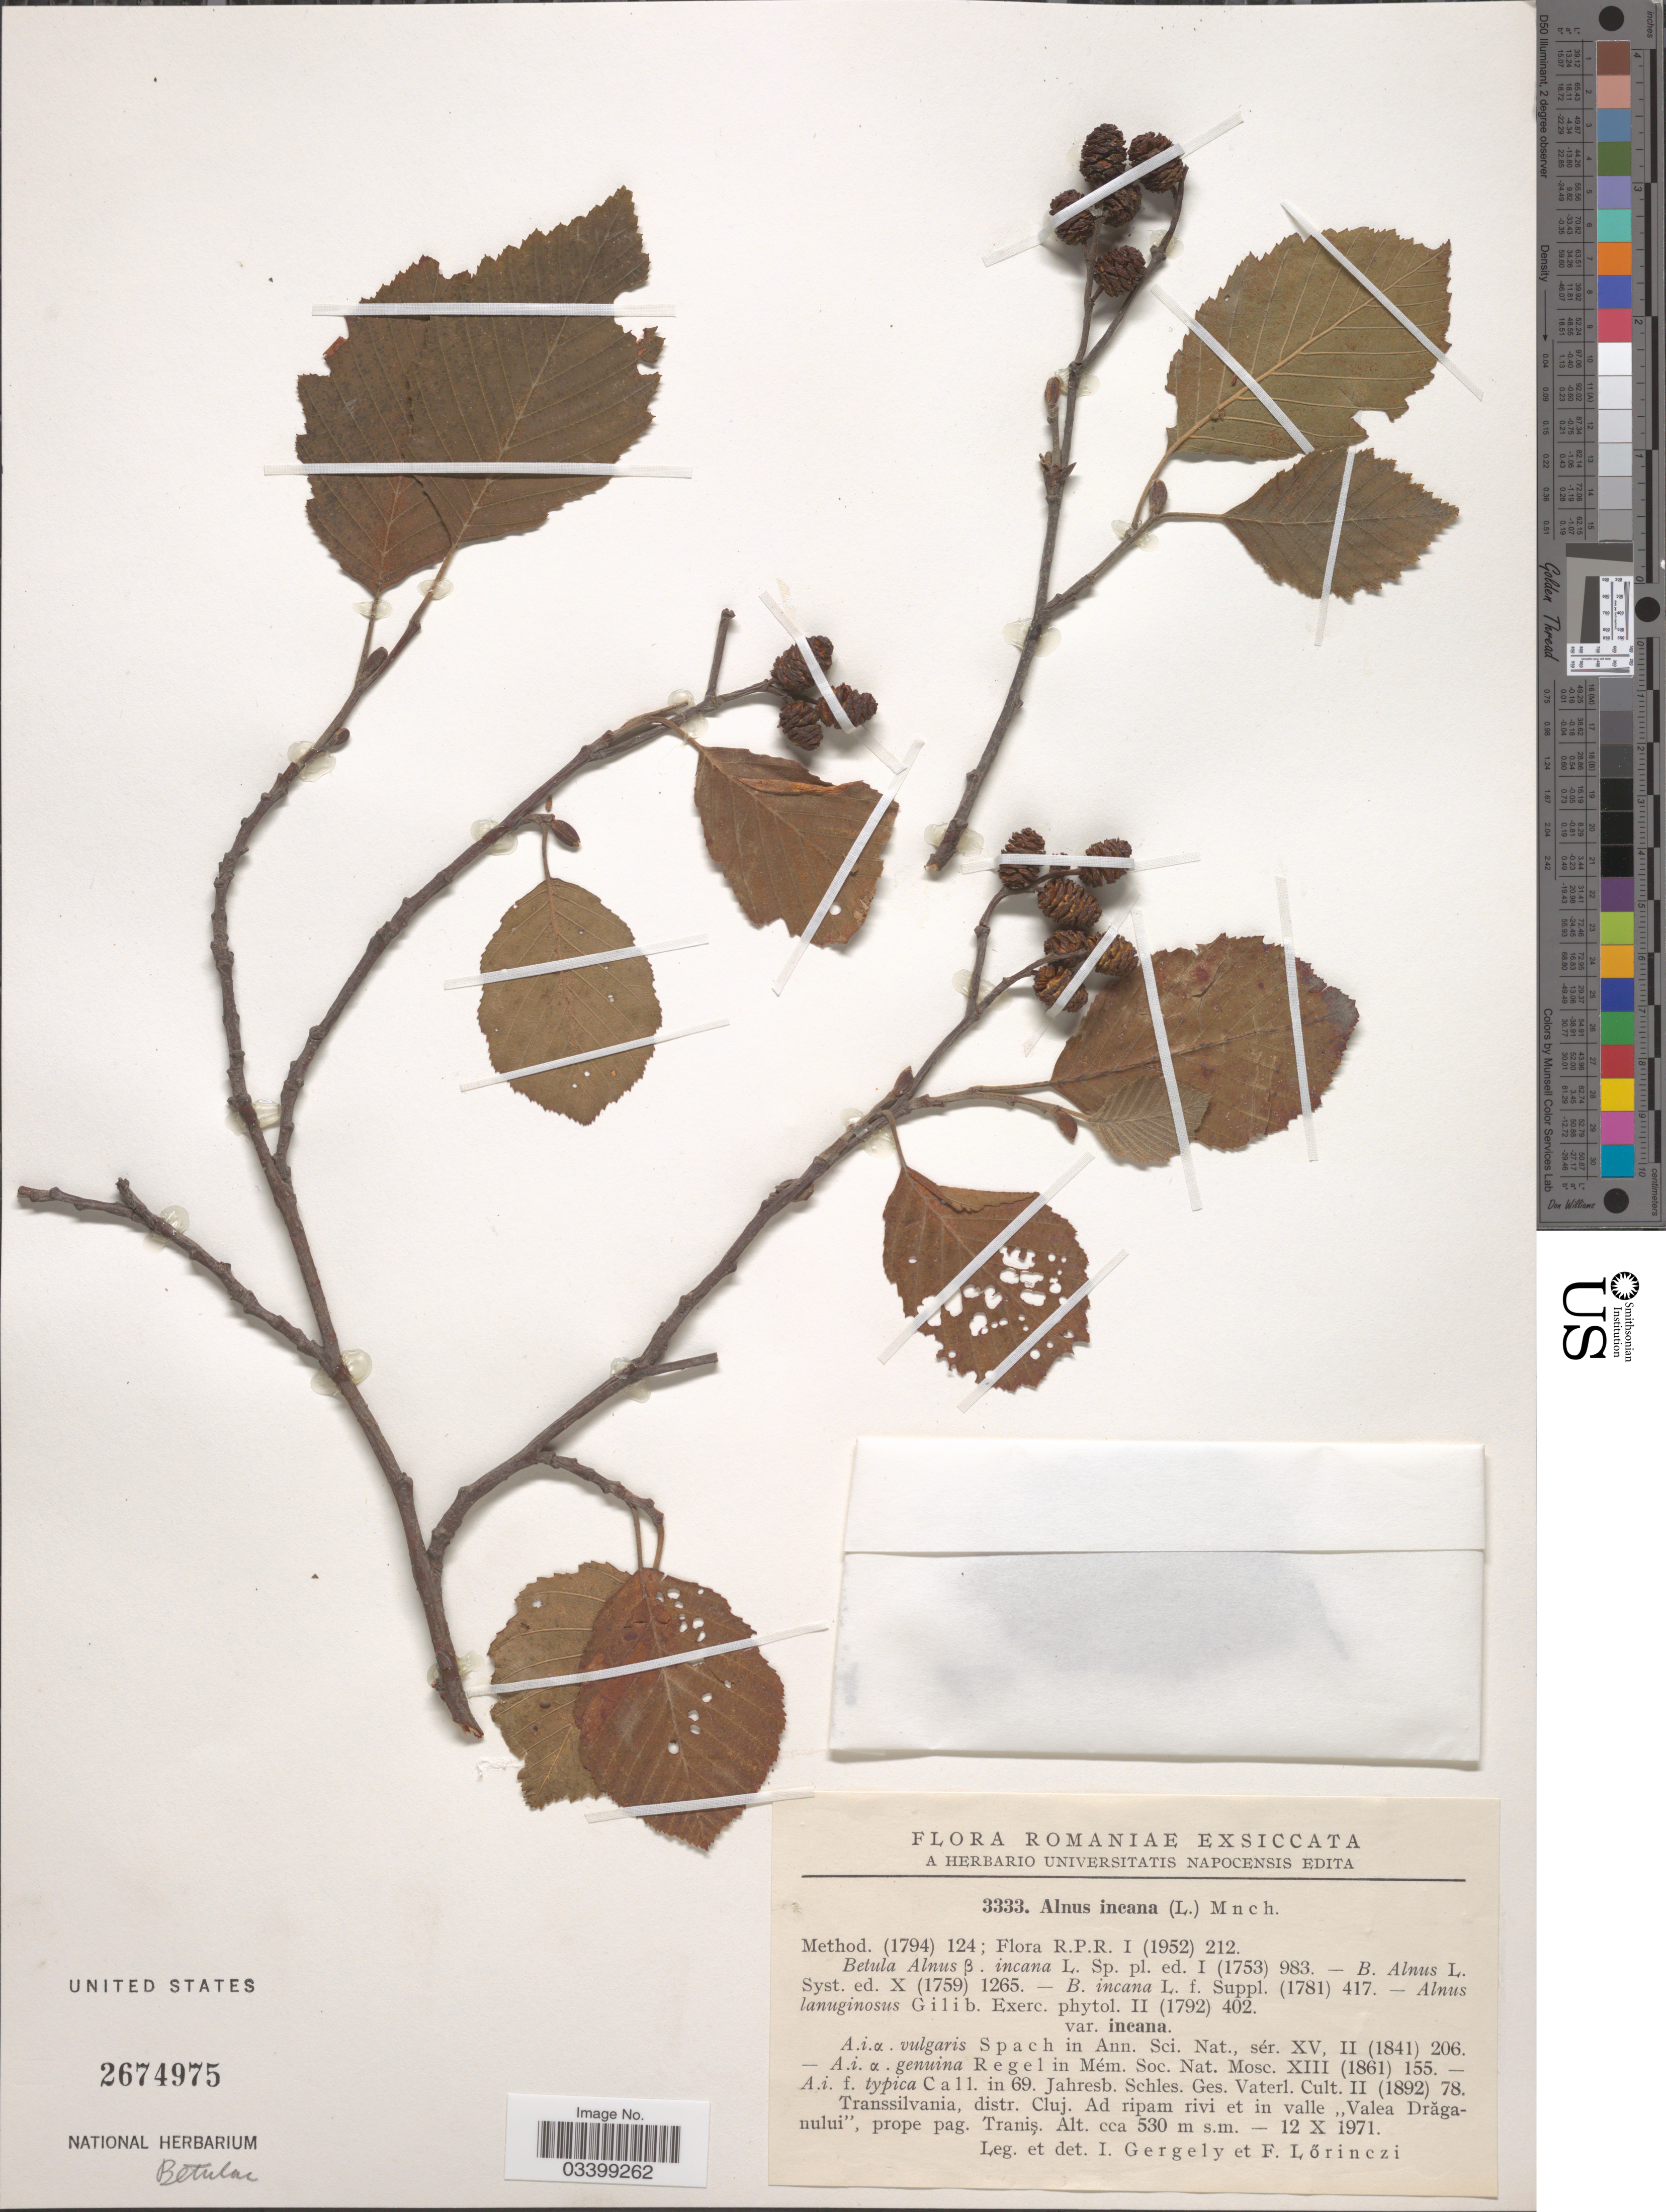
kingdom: Plantae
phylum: Tracheophyta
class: Magnoliopsida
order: Fagales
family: Betulaceae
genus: Alnus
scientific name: Alnus incana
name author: (L.) Moench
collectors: I. Gergely & F. Lörinczi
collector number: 3333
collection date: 1971-10-12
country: Romania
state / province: Cluj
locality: Transsilvania, distr. Cluj. Ad ripam rivi et in valle "Valea Drăganului", prope pag. Traniś.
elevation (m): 530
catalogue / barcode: US 2674975